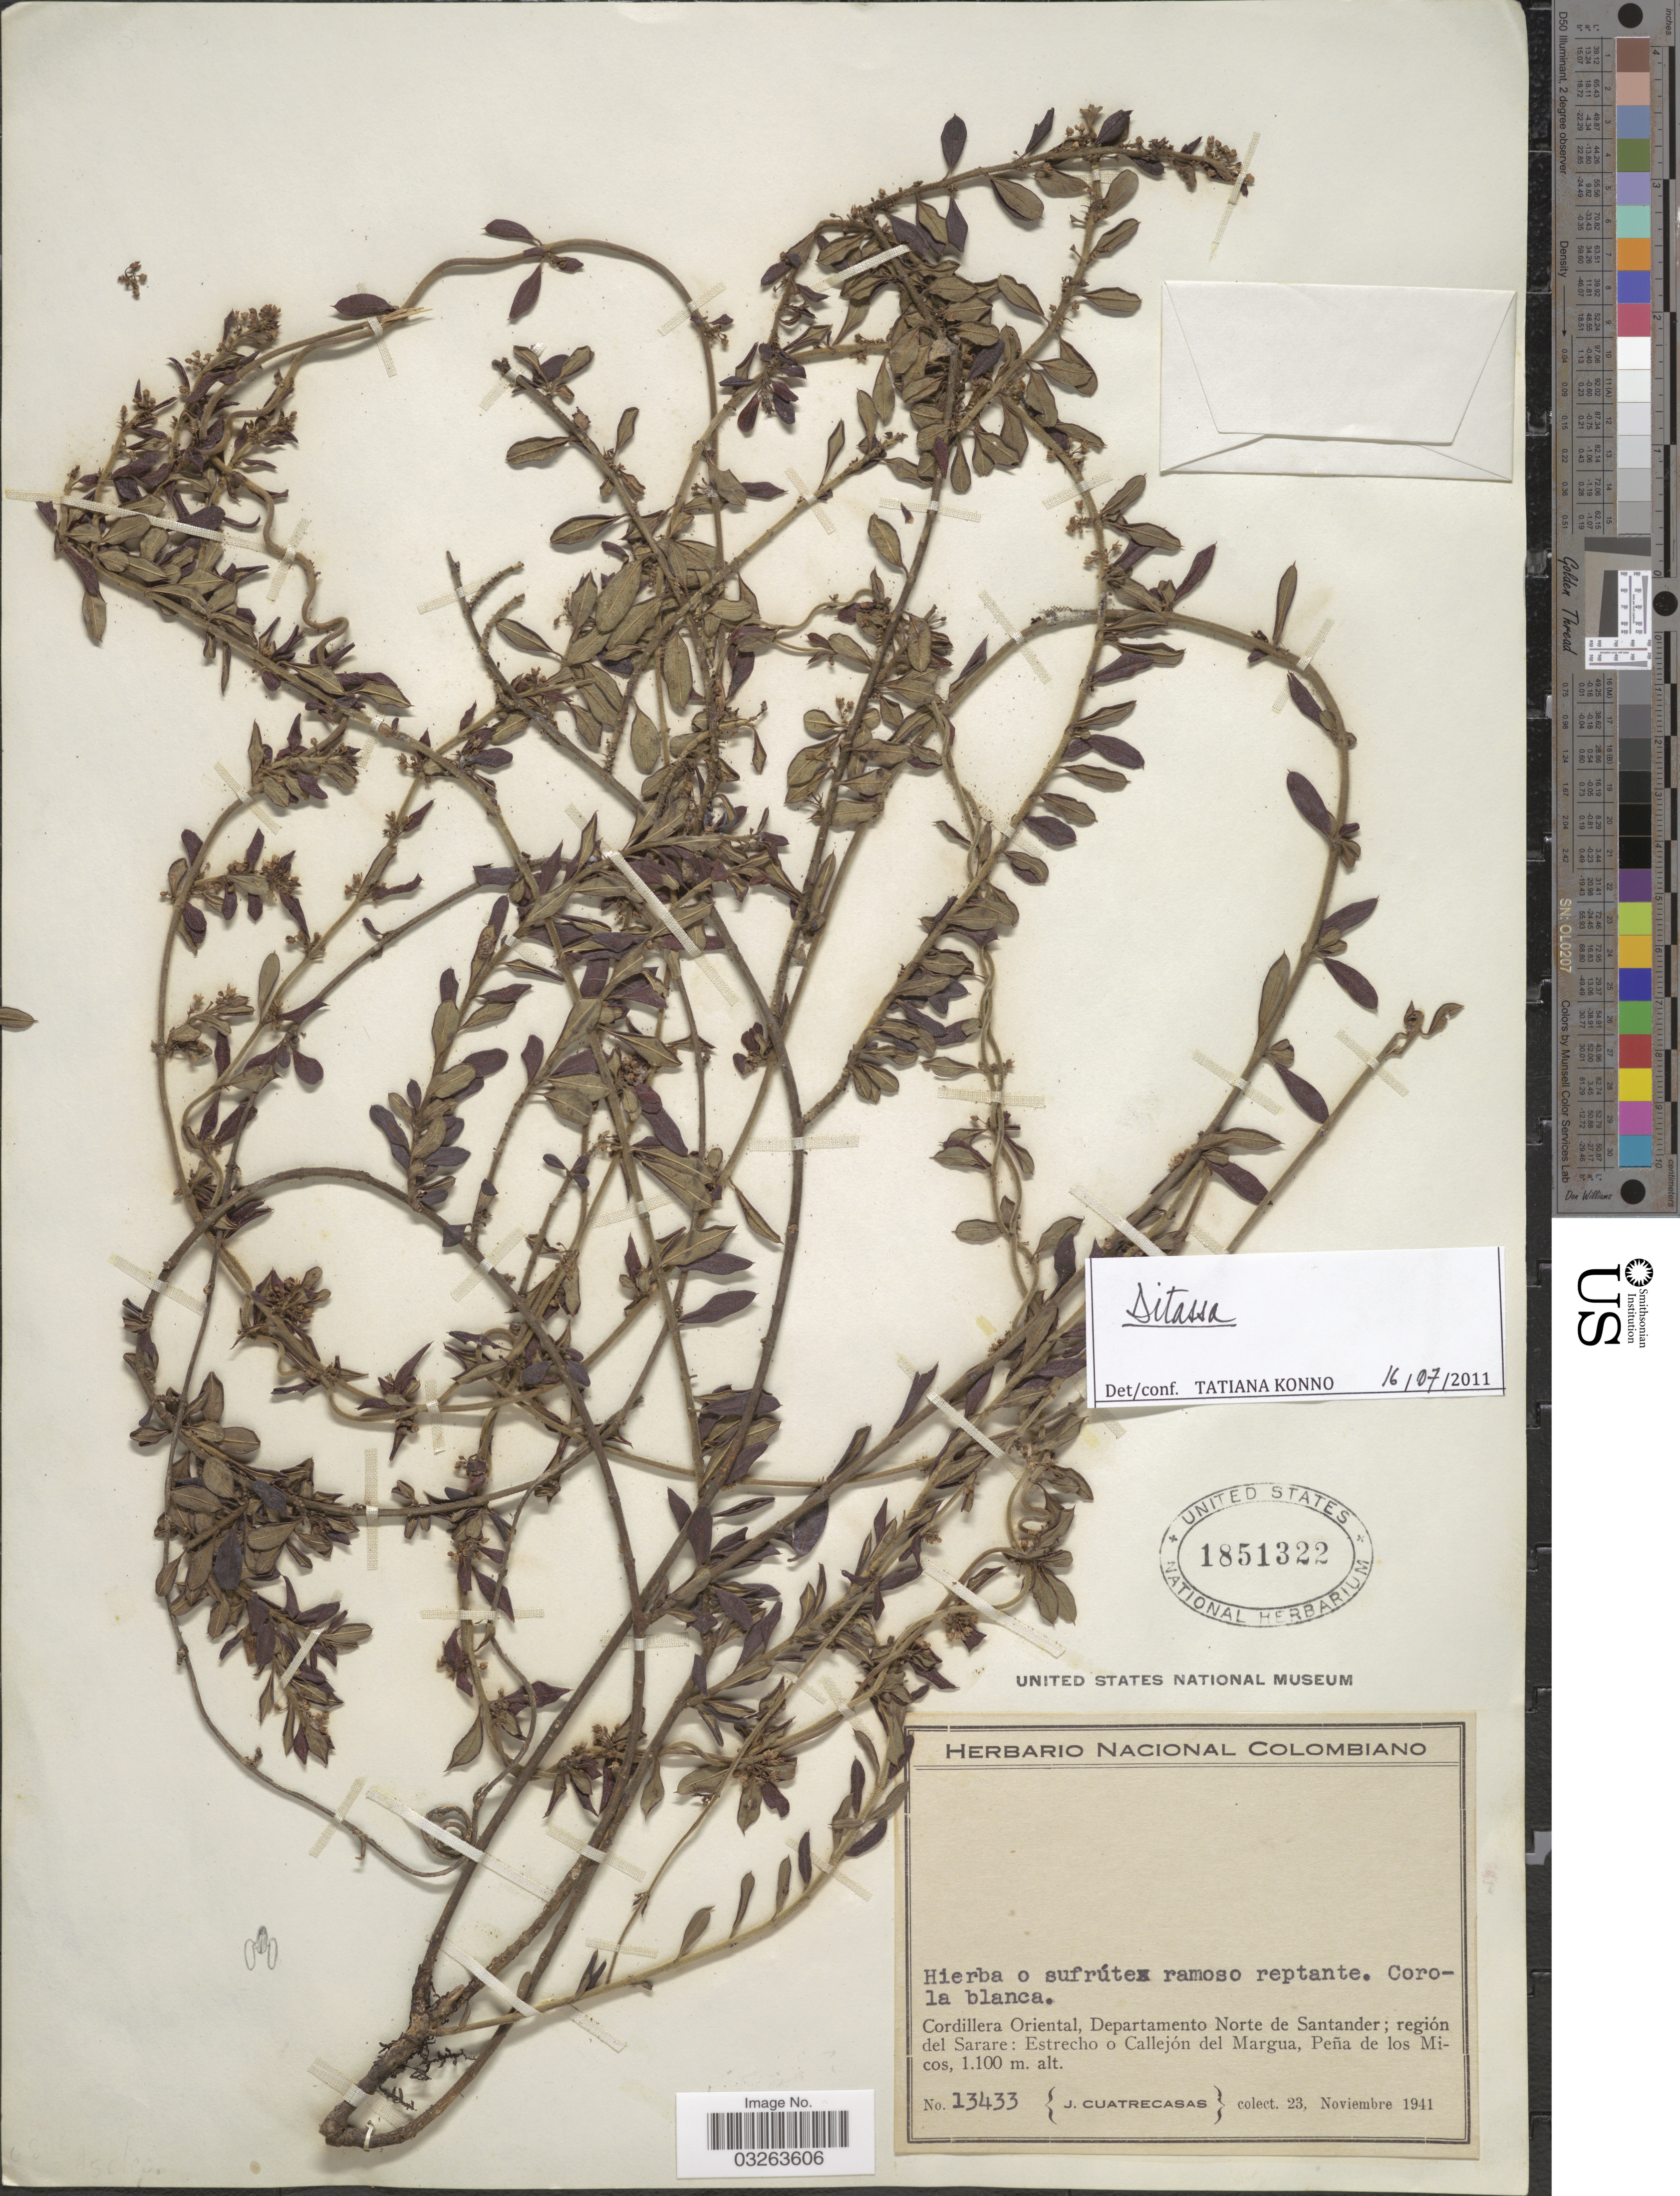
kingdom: Plantae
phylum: Tracheophyta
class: Magnoliopsida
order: Gentianales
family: Apocynaceae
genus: Ditassa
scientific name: Ditassa sp.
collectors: J. Cuatrecasas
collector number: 13433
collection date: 1941-11-23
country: Colombia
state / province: Norte de Santander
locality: Cordillera Oriental, Departamento Norte de Santander; región del Sarare: Estrecho o Callejón del Margua, Peña de los Micos.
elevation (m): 1100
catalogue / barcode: US 1851322